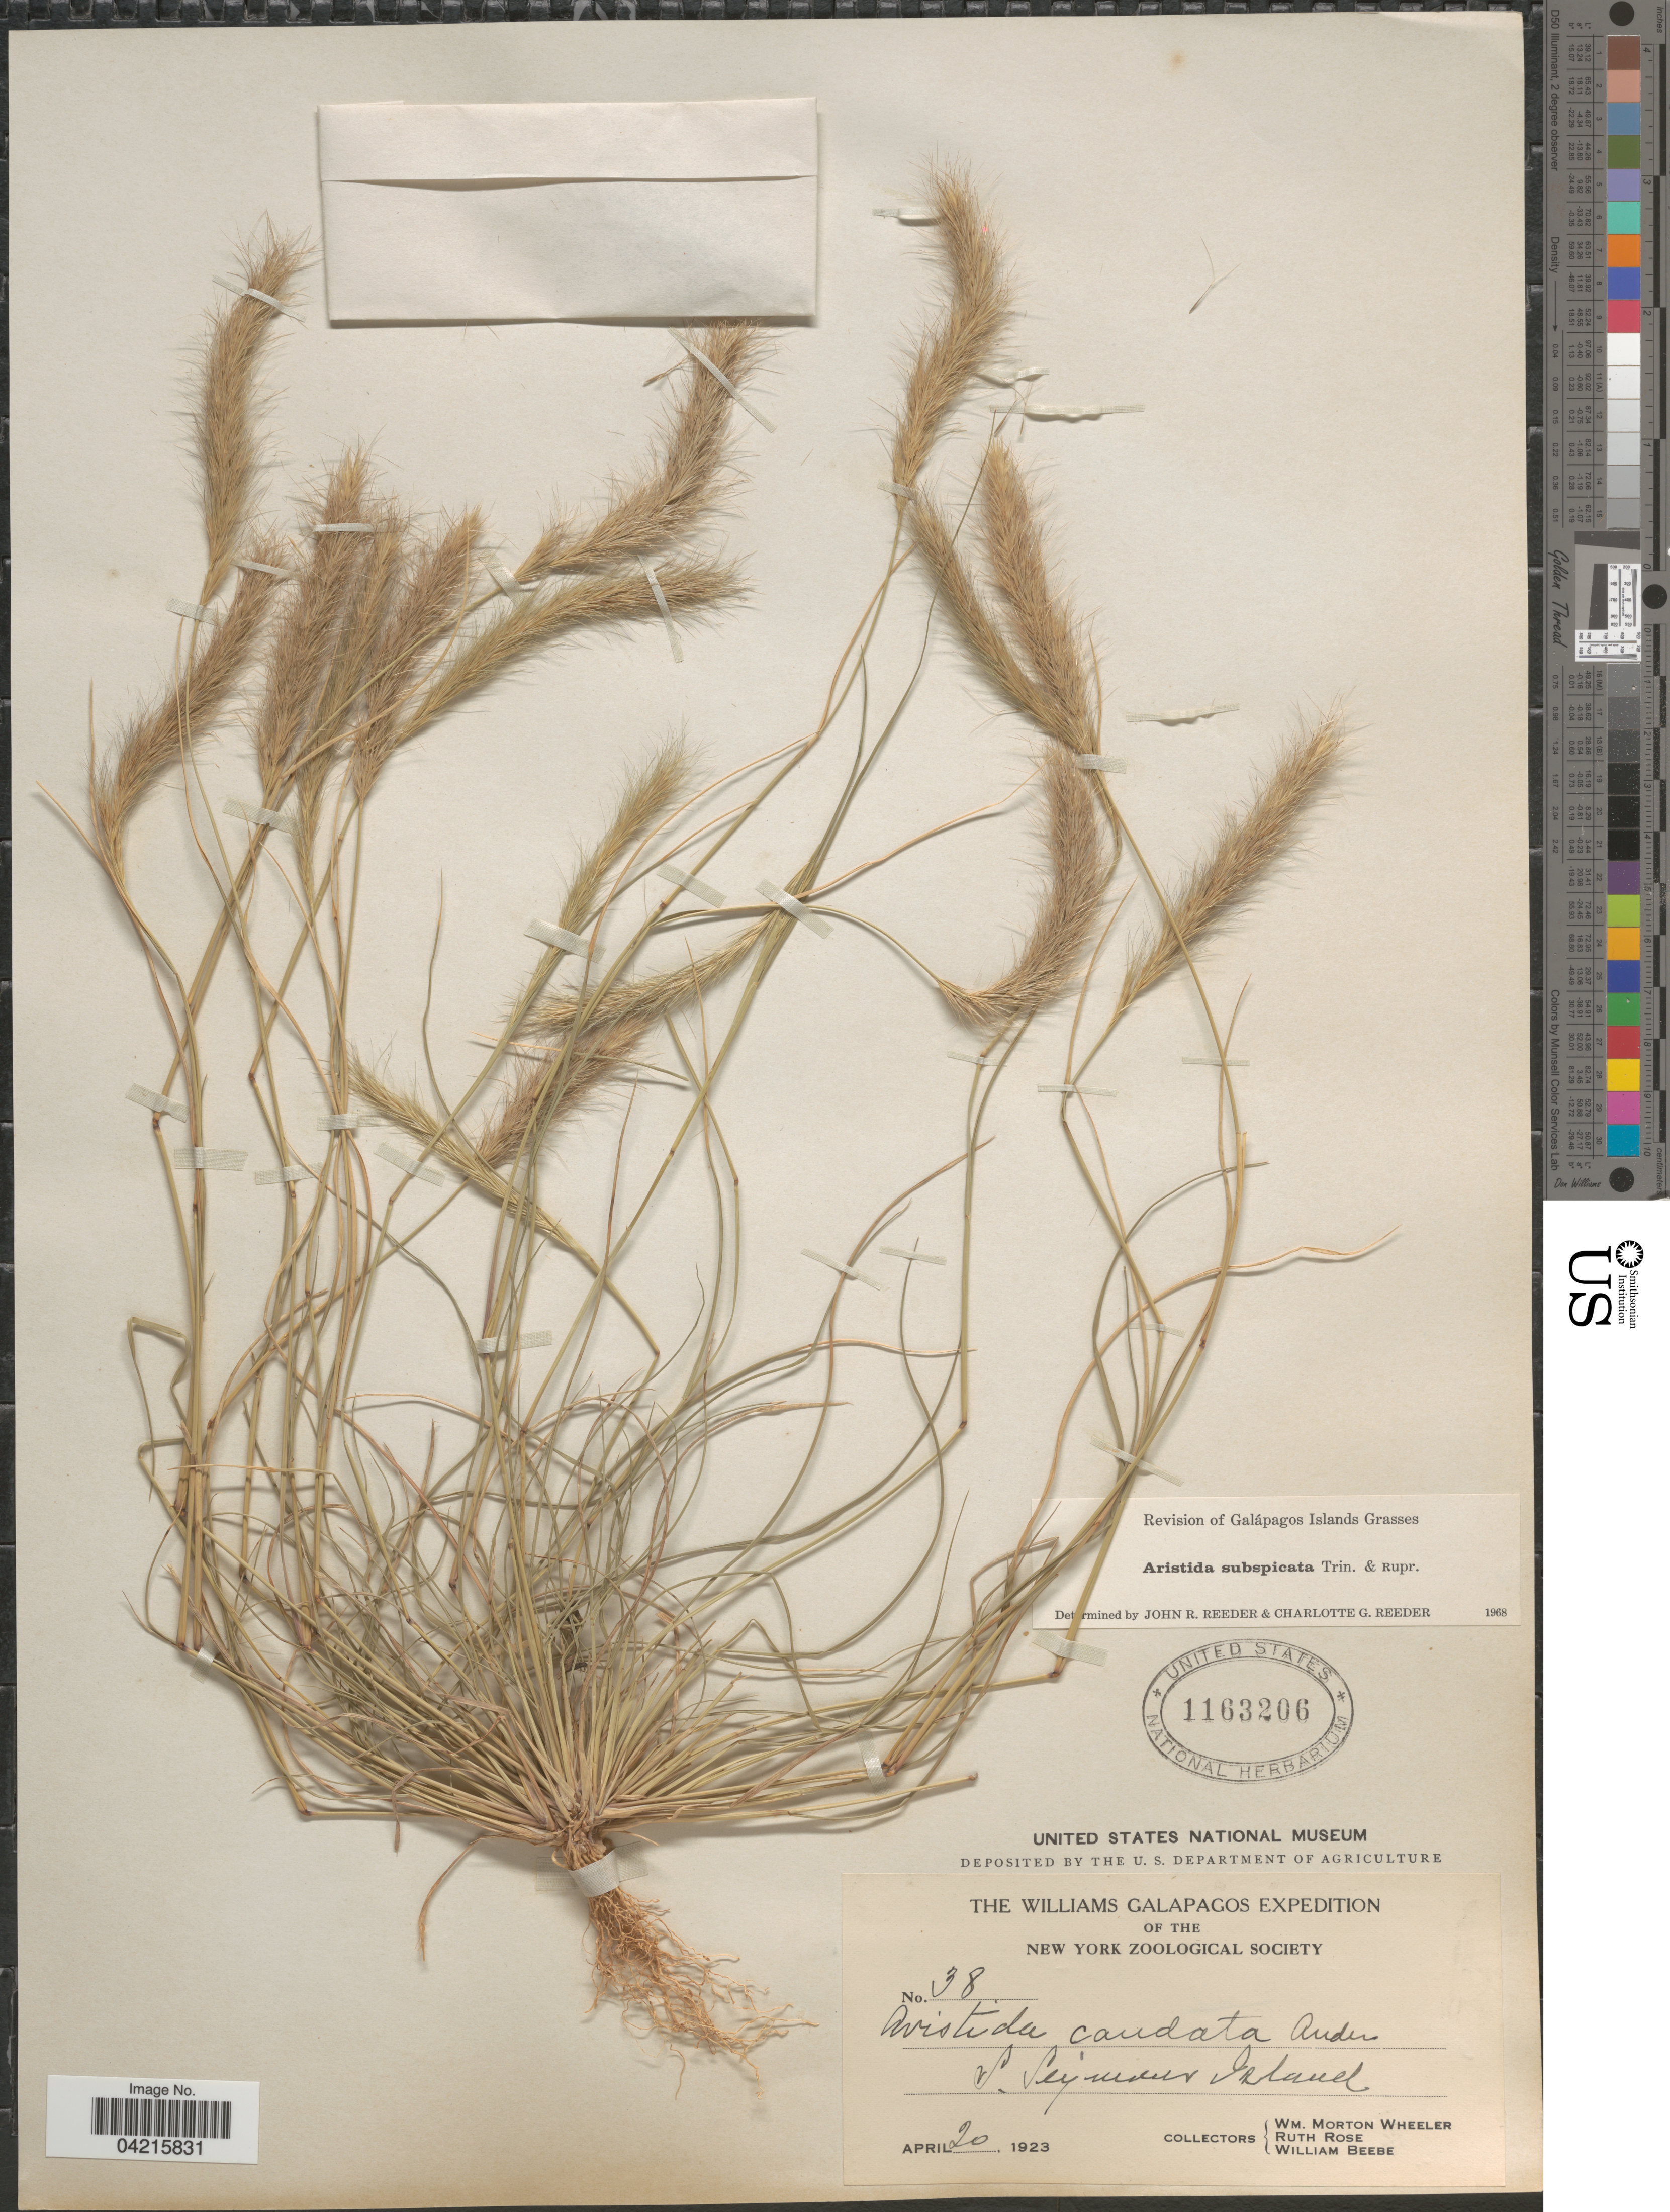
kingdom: Plantae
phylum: Tracheophyta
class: Liliopsida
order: Poales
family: Poaceae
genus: Aristida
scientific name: Aristida subspicata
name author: Trin. & Rupr.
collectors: W. Wheeler, R. Rose & W. Beebe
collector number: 38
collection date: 1923-04-20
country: Ecuador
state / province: Colón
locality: The Williams Galapagos Expedition of the New York Zoological Society. S. Seymour Island.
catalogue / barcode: US 1163206